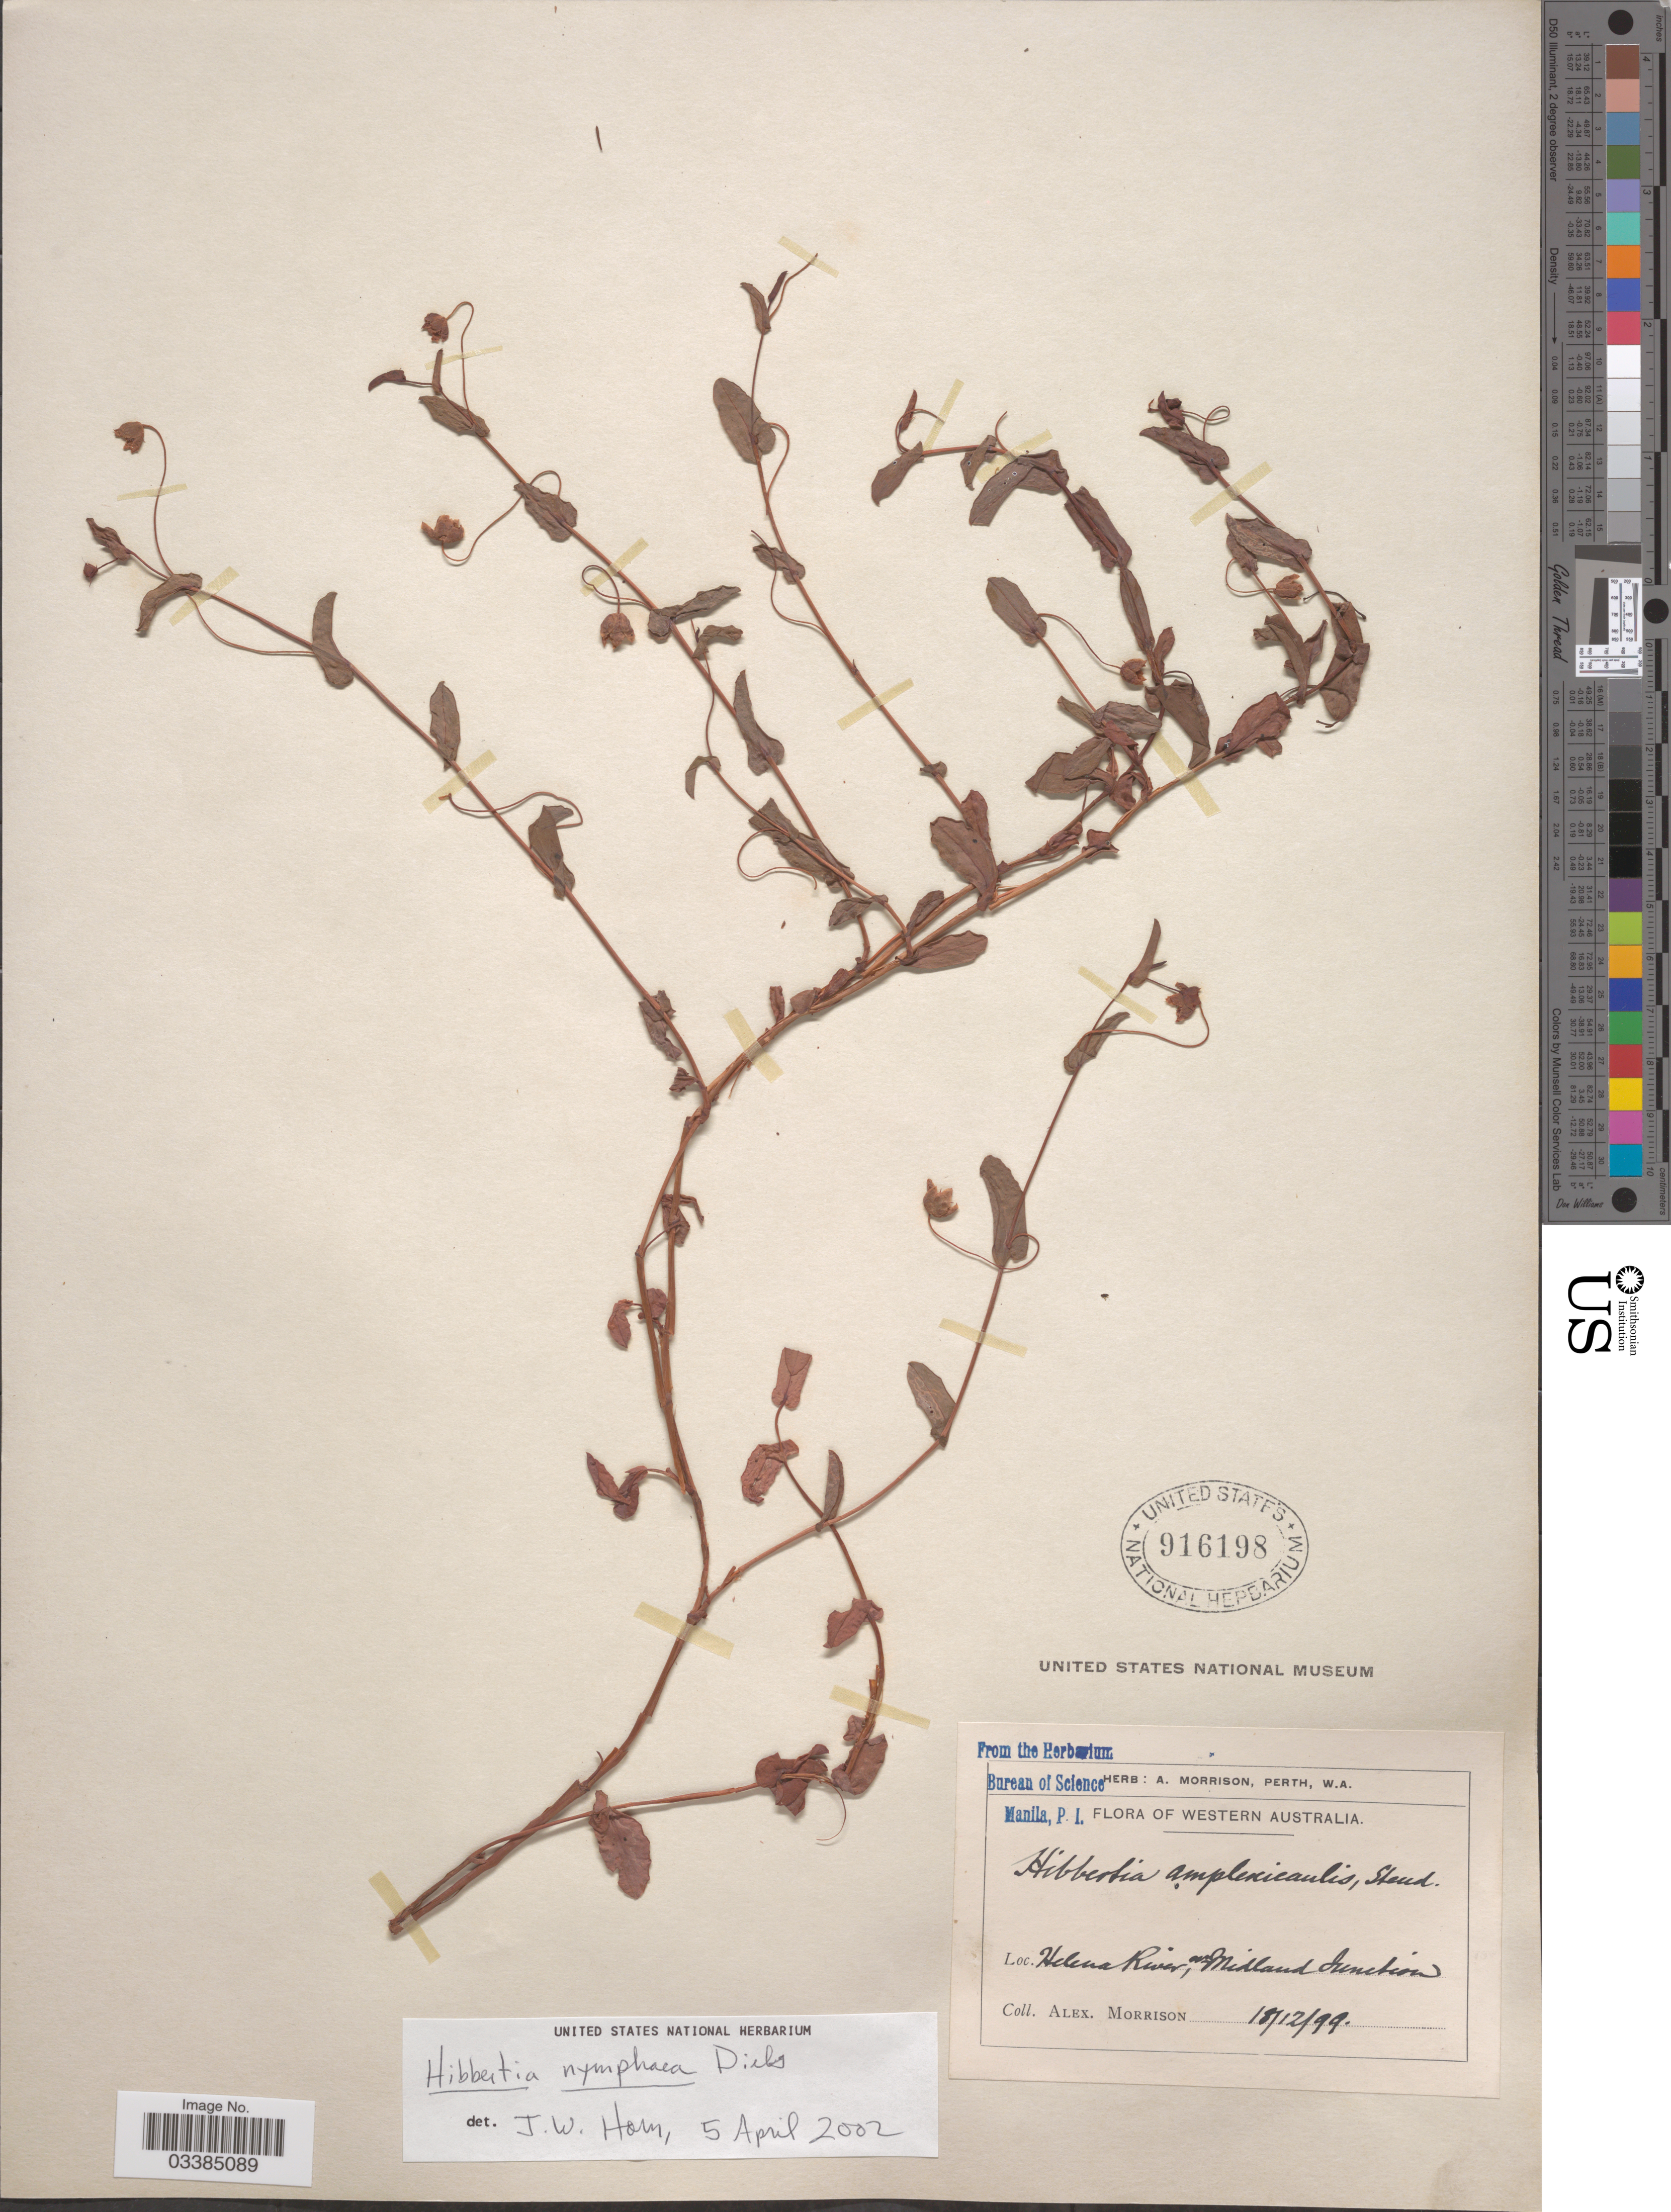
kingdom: Plantae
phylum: Tracheophyta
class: Magnoliopsida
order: Dilleniales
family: Dilleniaceae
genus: Hibbertia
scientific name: Hibbertia nymphaea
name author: Diels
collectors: A. Morrison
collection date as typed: Transcribed d/m/y: 18/12/99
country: Australia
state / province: Western Australia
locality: Helena River, on Midland Junction.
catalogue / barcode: US 916198